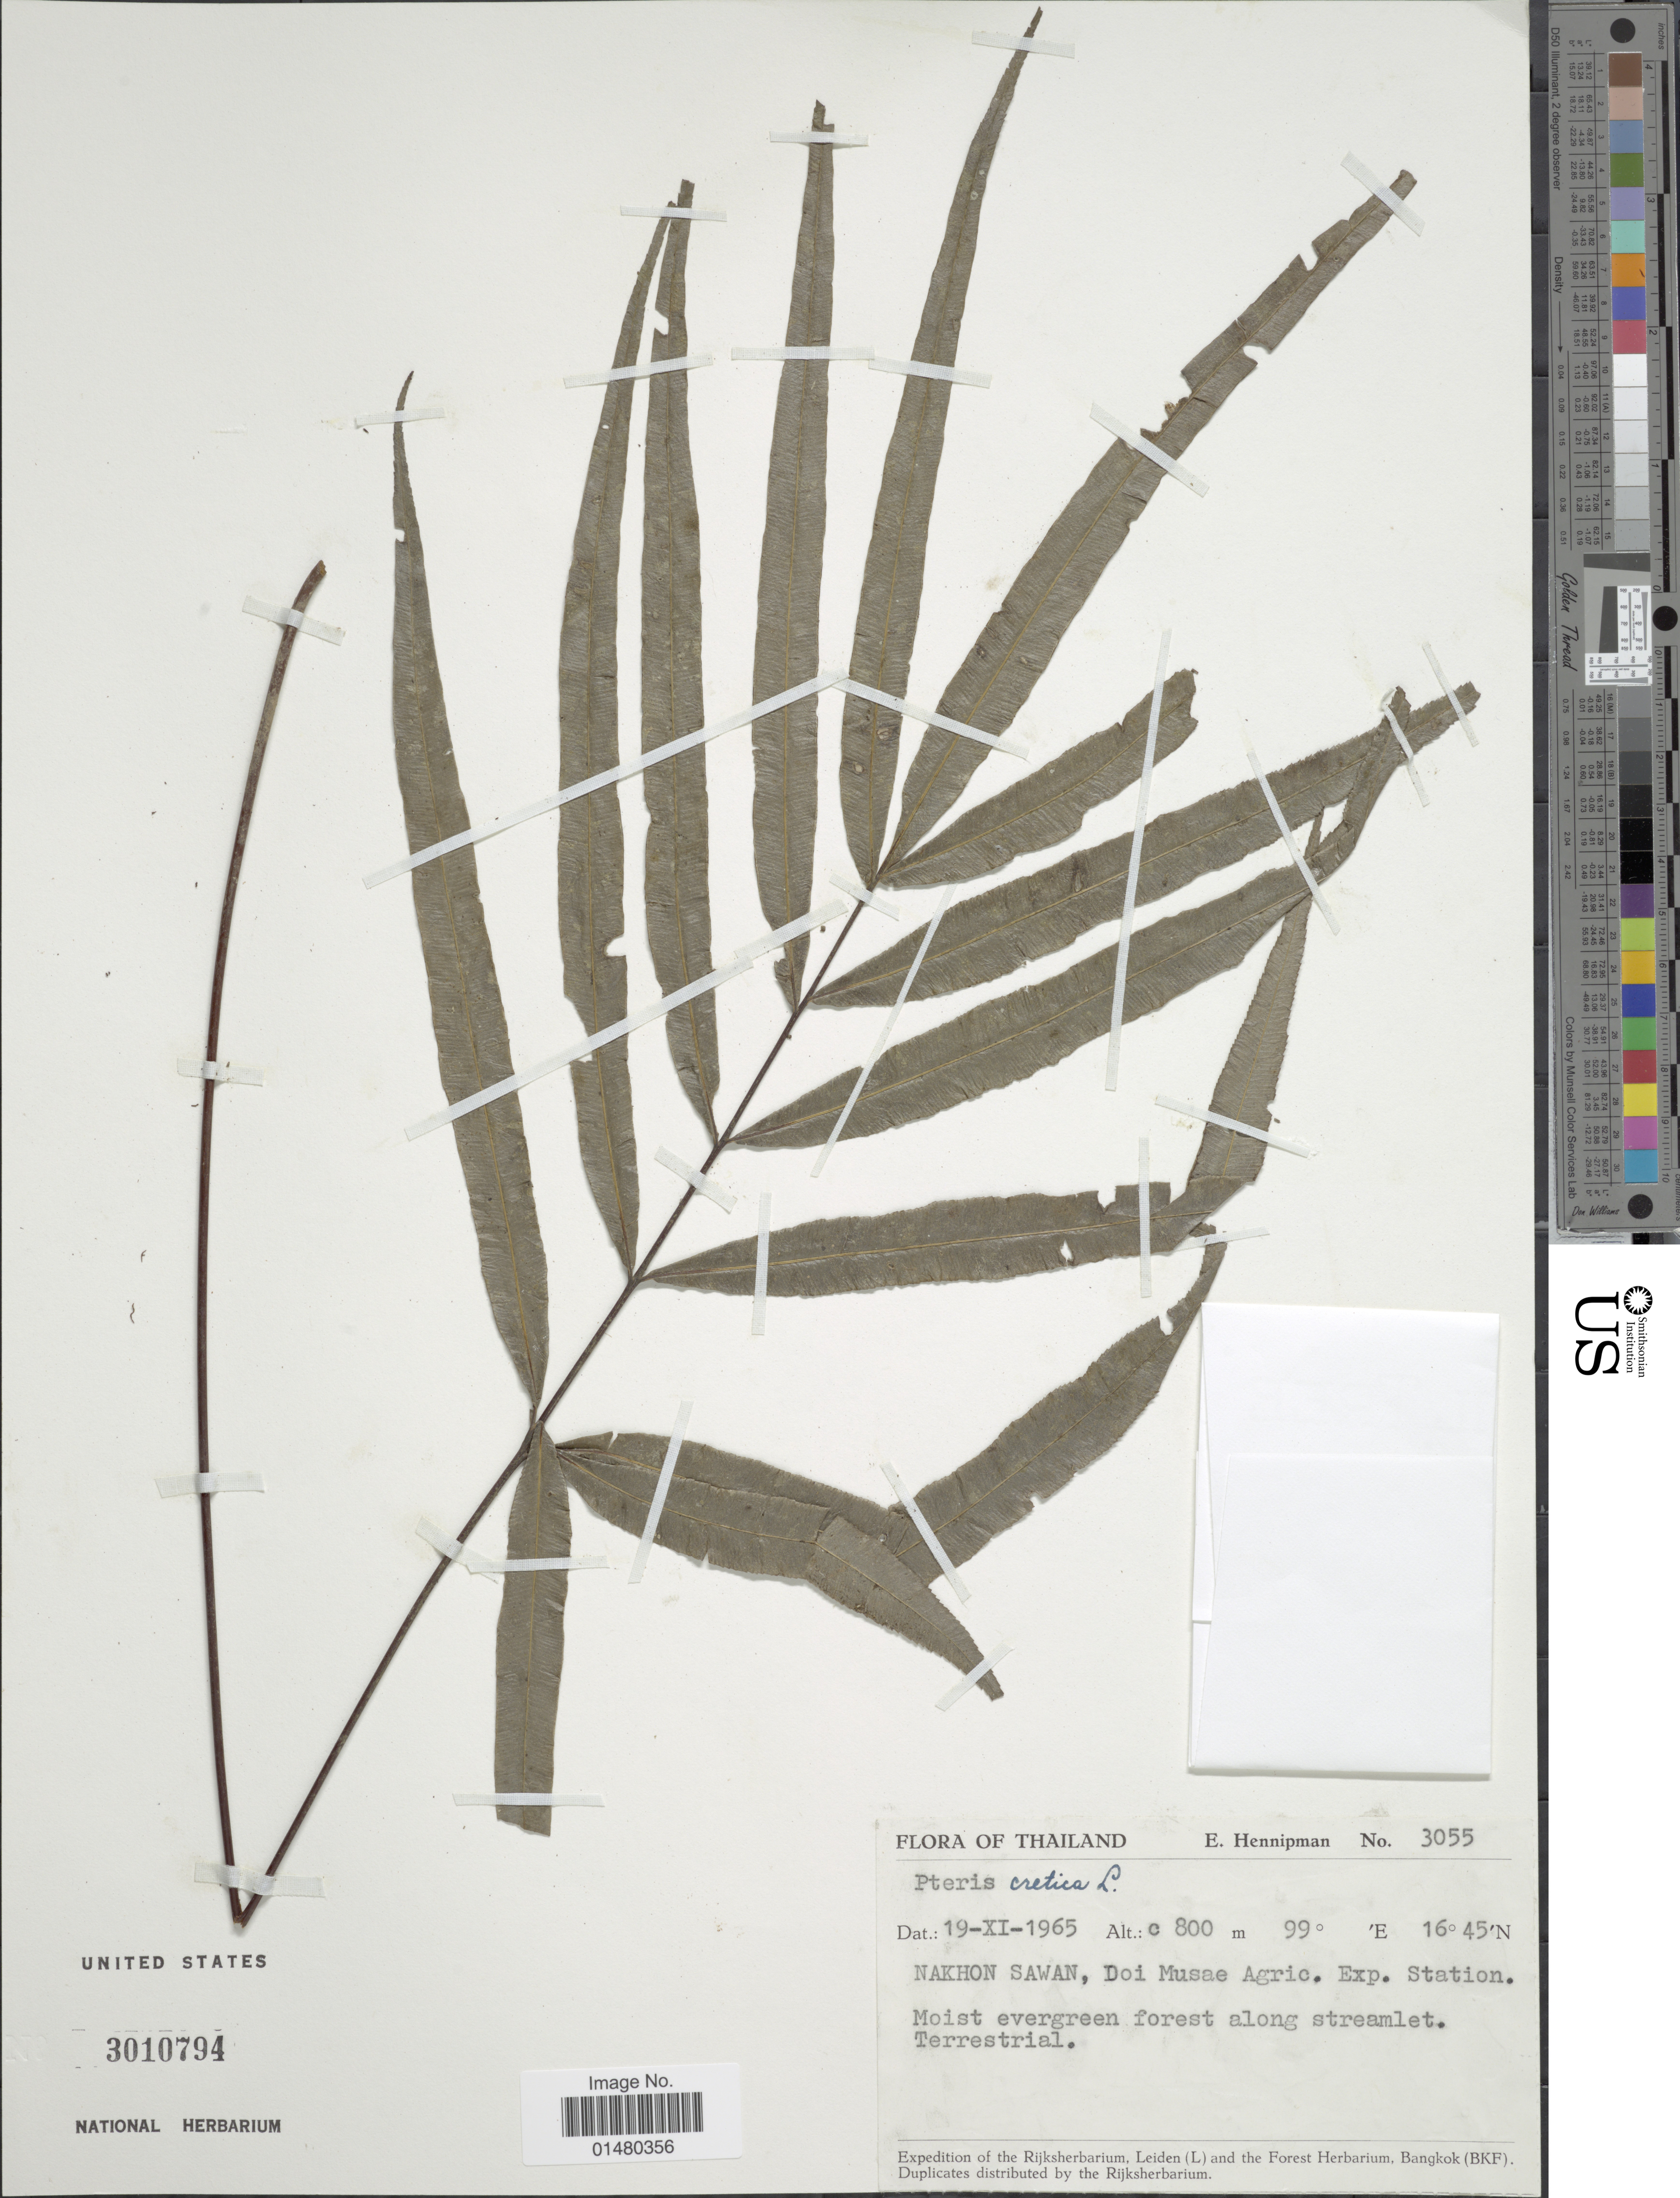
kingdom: Plantae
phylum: Tracheophyta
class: Polypodiopsida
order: Polypodiales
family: Pteridaceae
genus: Pteris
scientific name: Pteris cretica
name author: L.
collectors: E. Hennipman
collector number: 3055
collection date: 1965-11-19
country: Thailand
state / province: Nakhon Sawan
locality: Doi Musae Agric. Exp. Station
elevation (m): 800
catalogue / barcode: US 3010794